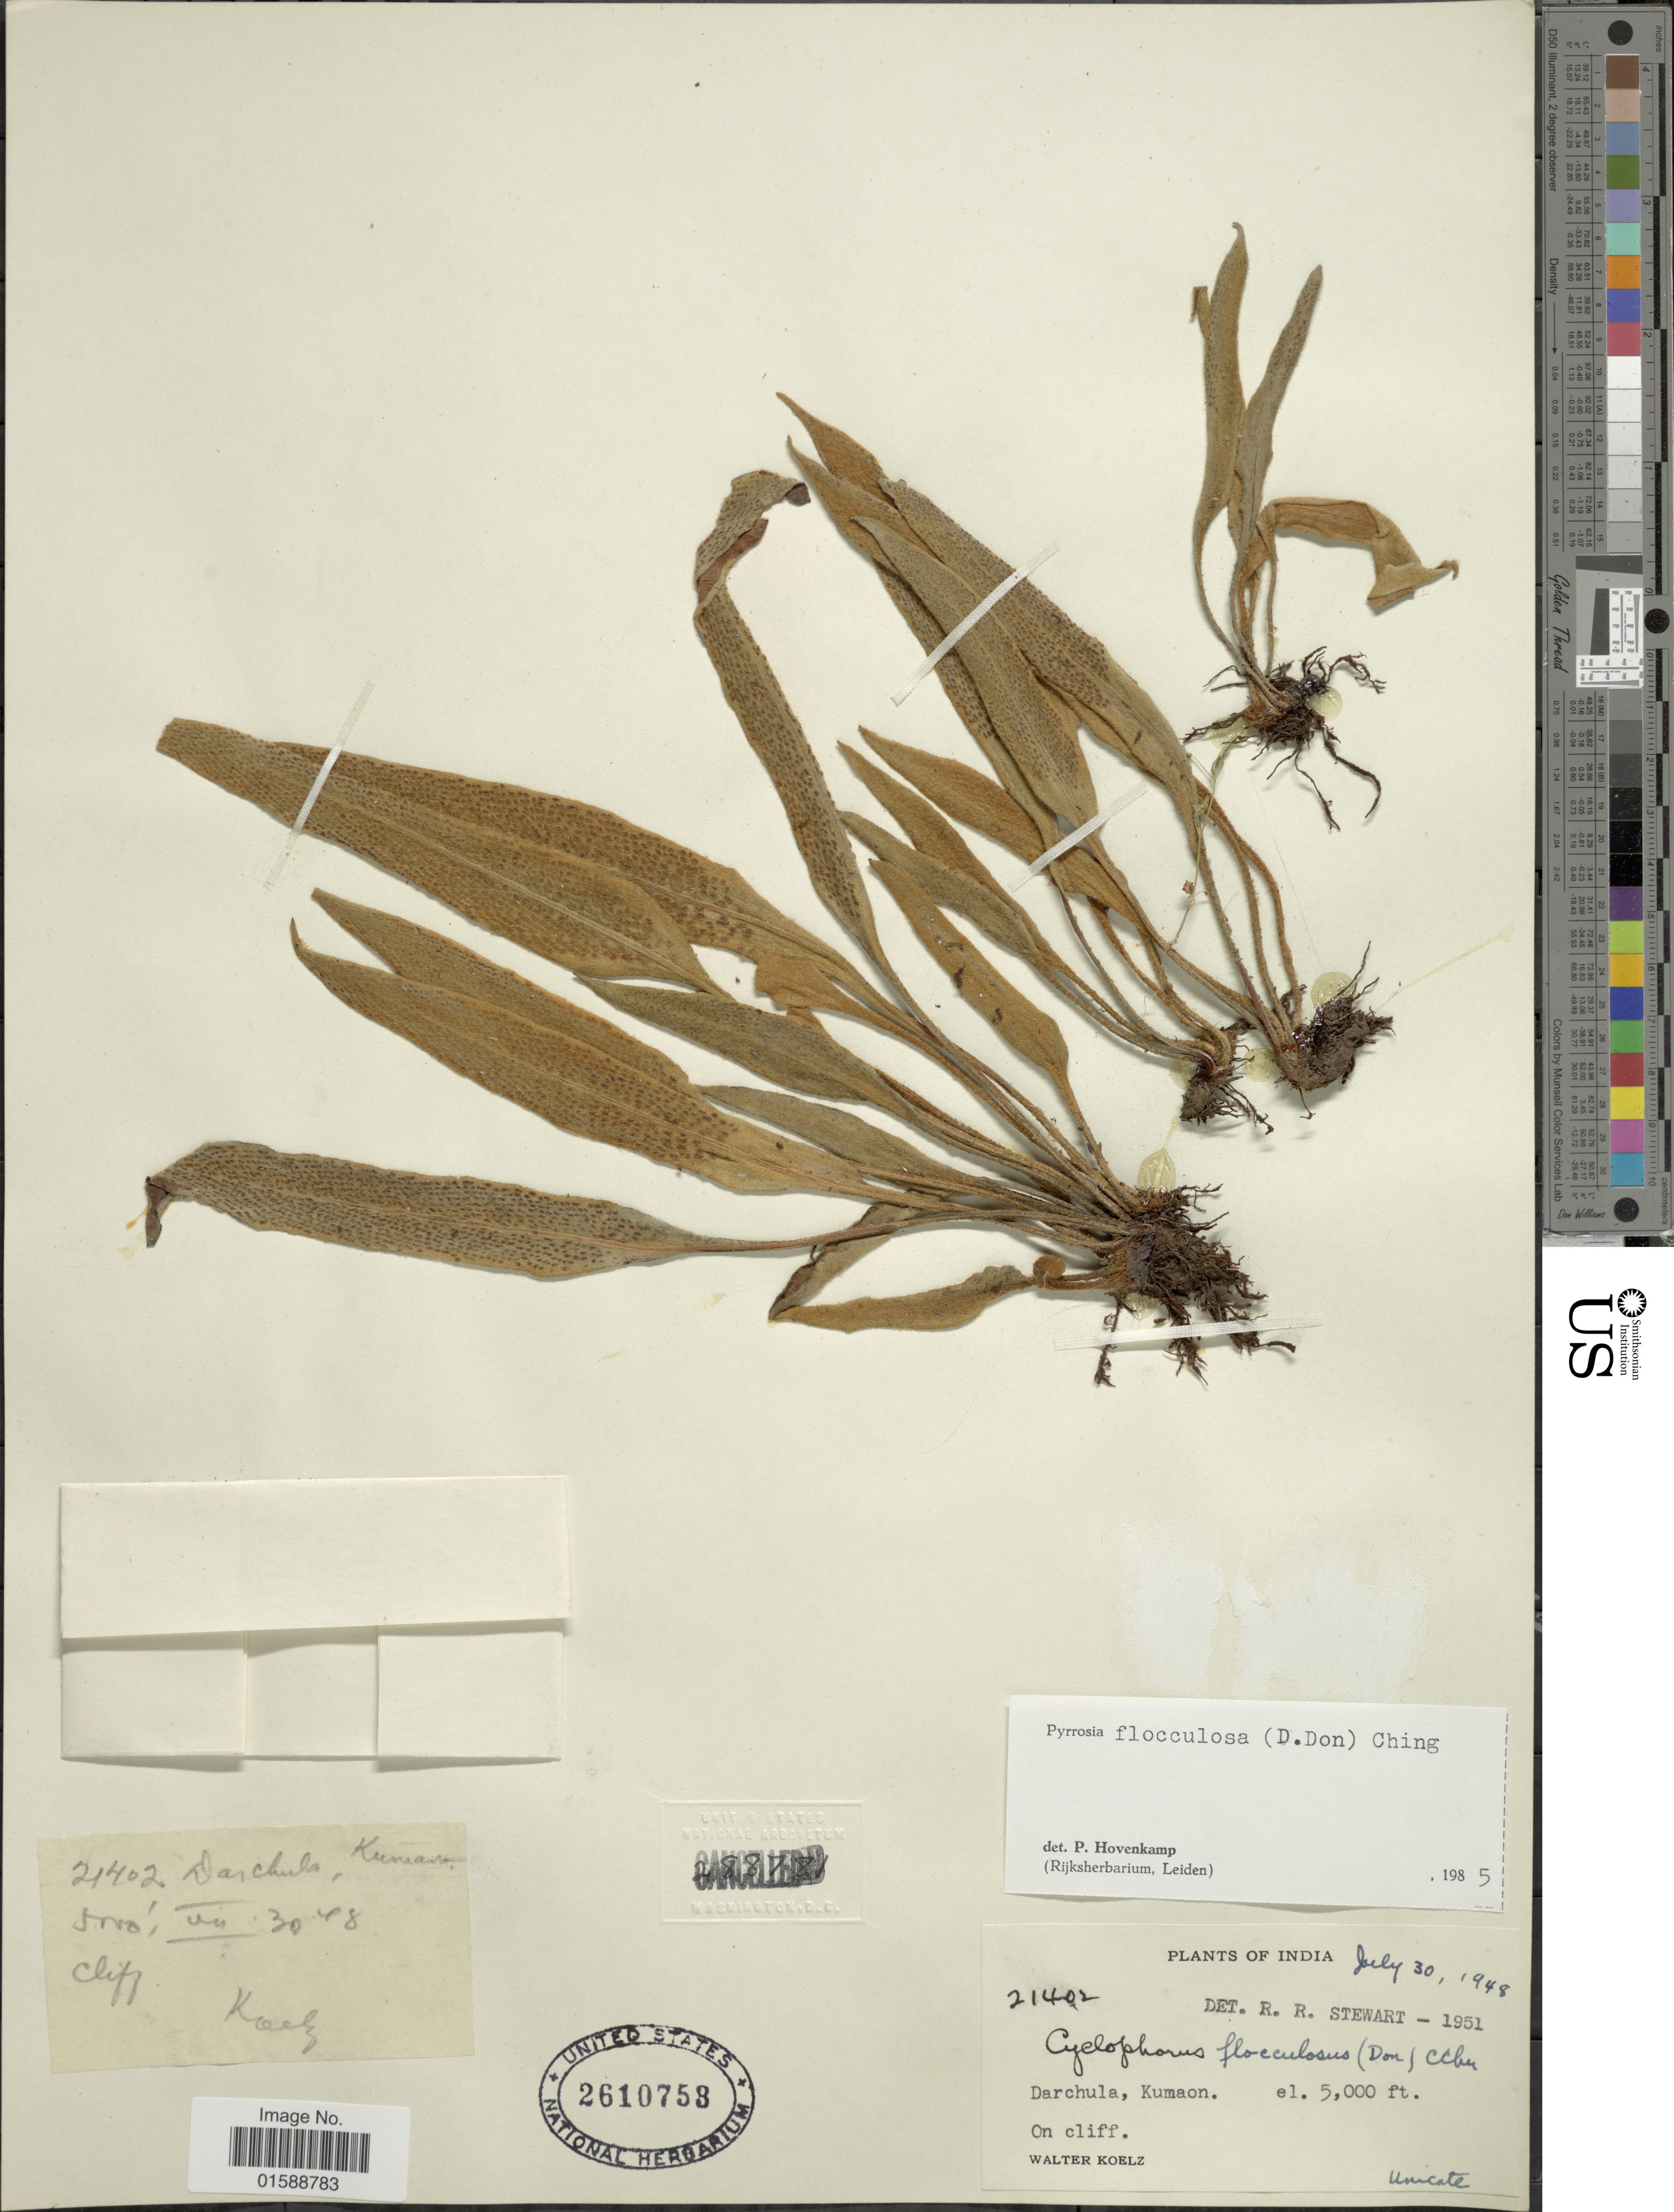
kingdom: Plantae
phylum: Tracheophyta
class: Polypodiopsida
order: Polypodiales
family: Polypodiaceae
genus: Pyrrosia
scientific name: Pyrrosia flocculosa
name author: (D. Don) Ching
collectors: W. N. Koelz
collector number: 21402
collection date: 1948-07-30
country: India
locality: Darchula, Kumaon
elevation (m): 1524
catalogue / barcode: US 2610758